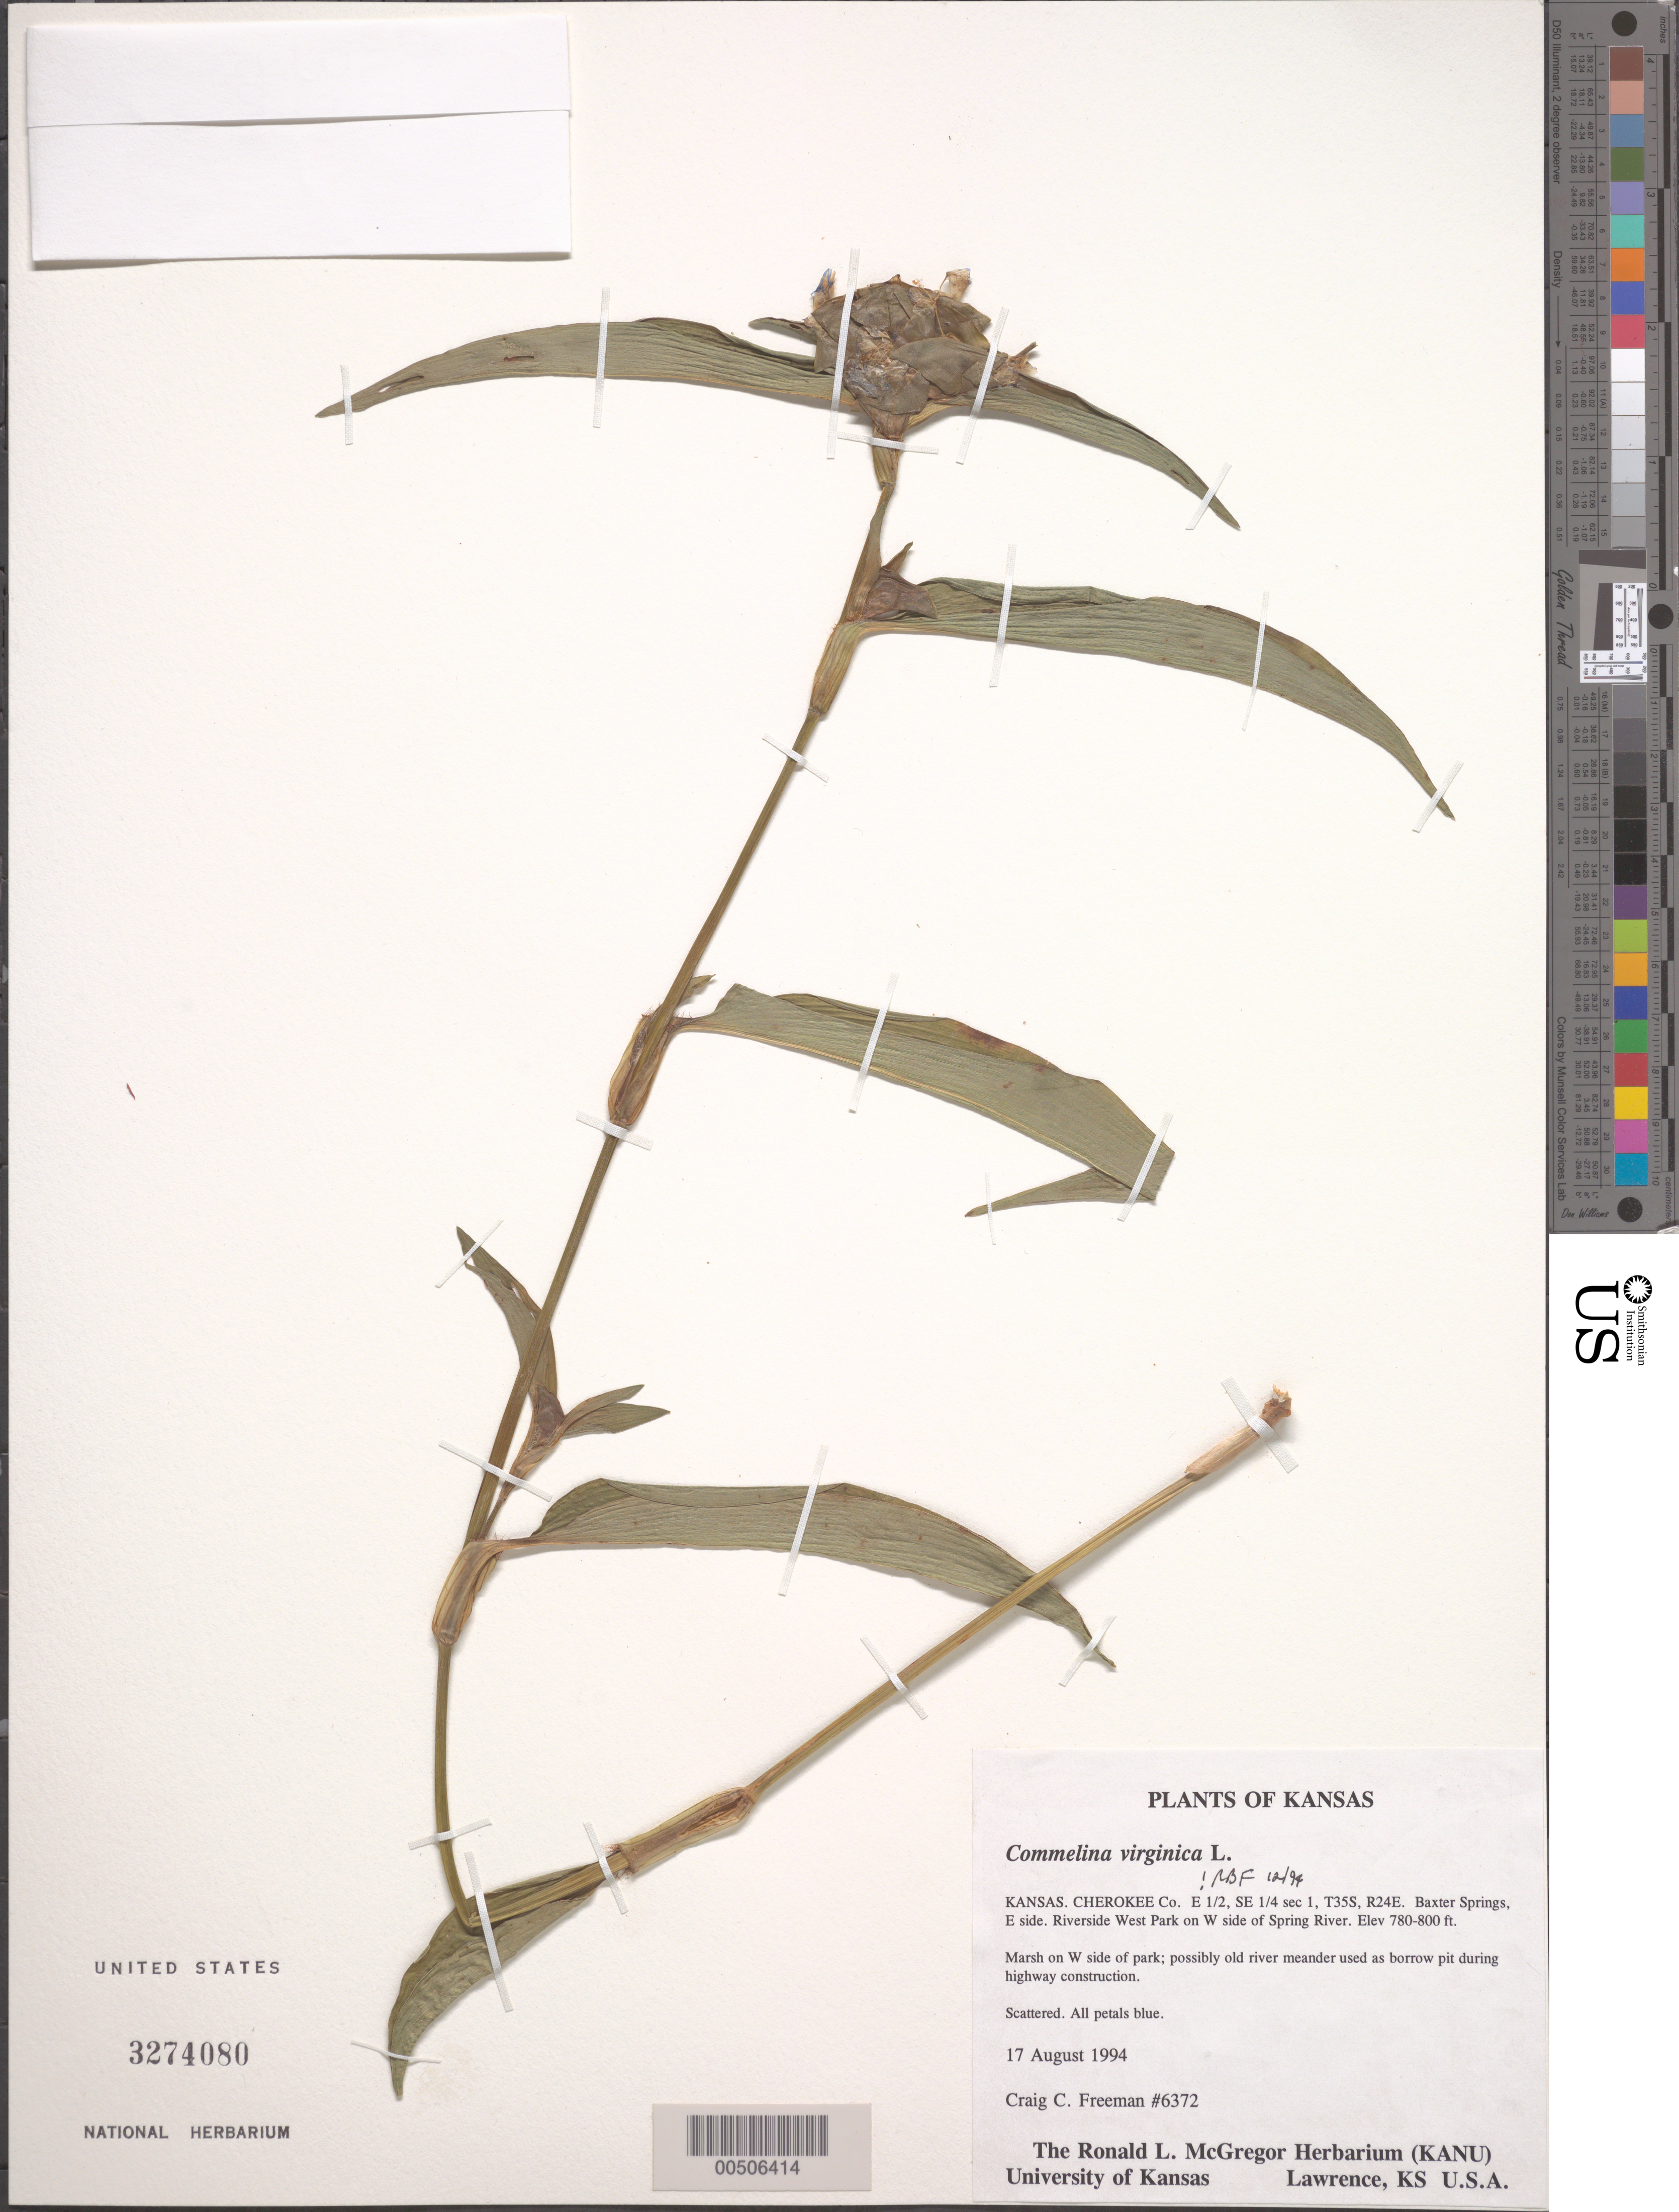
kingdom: Plantae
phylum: Tracheophyta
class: Liliopsida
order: Commelinales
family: Commelinaceae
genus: Commelina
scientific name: Commelina virginica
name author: L.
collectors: C. Freeman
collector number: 6372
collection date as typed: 17 Aug 1994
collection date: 1994-08-17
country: United States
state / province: Kansas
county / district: Cherokee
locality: Baxter springs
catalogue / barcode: US 3274080